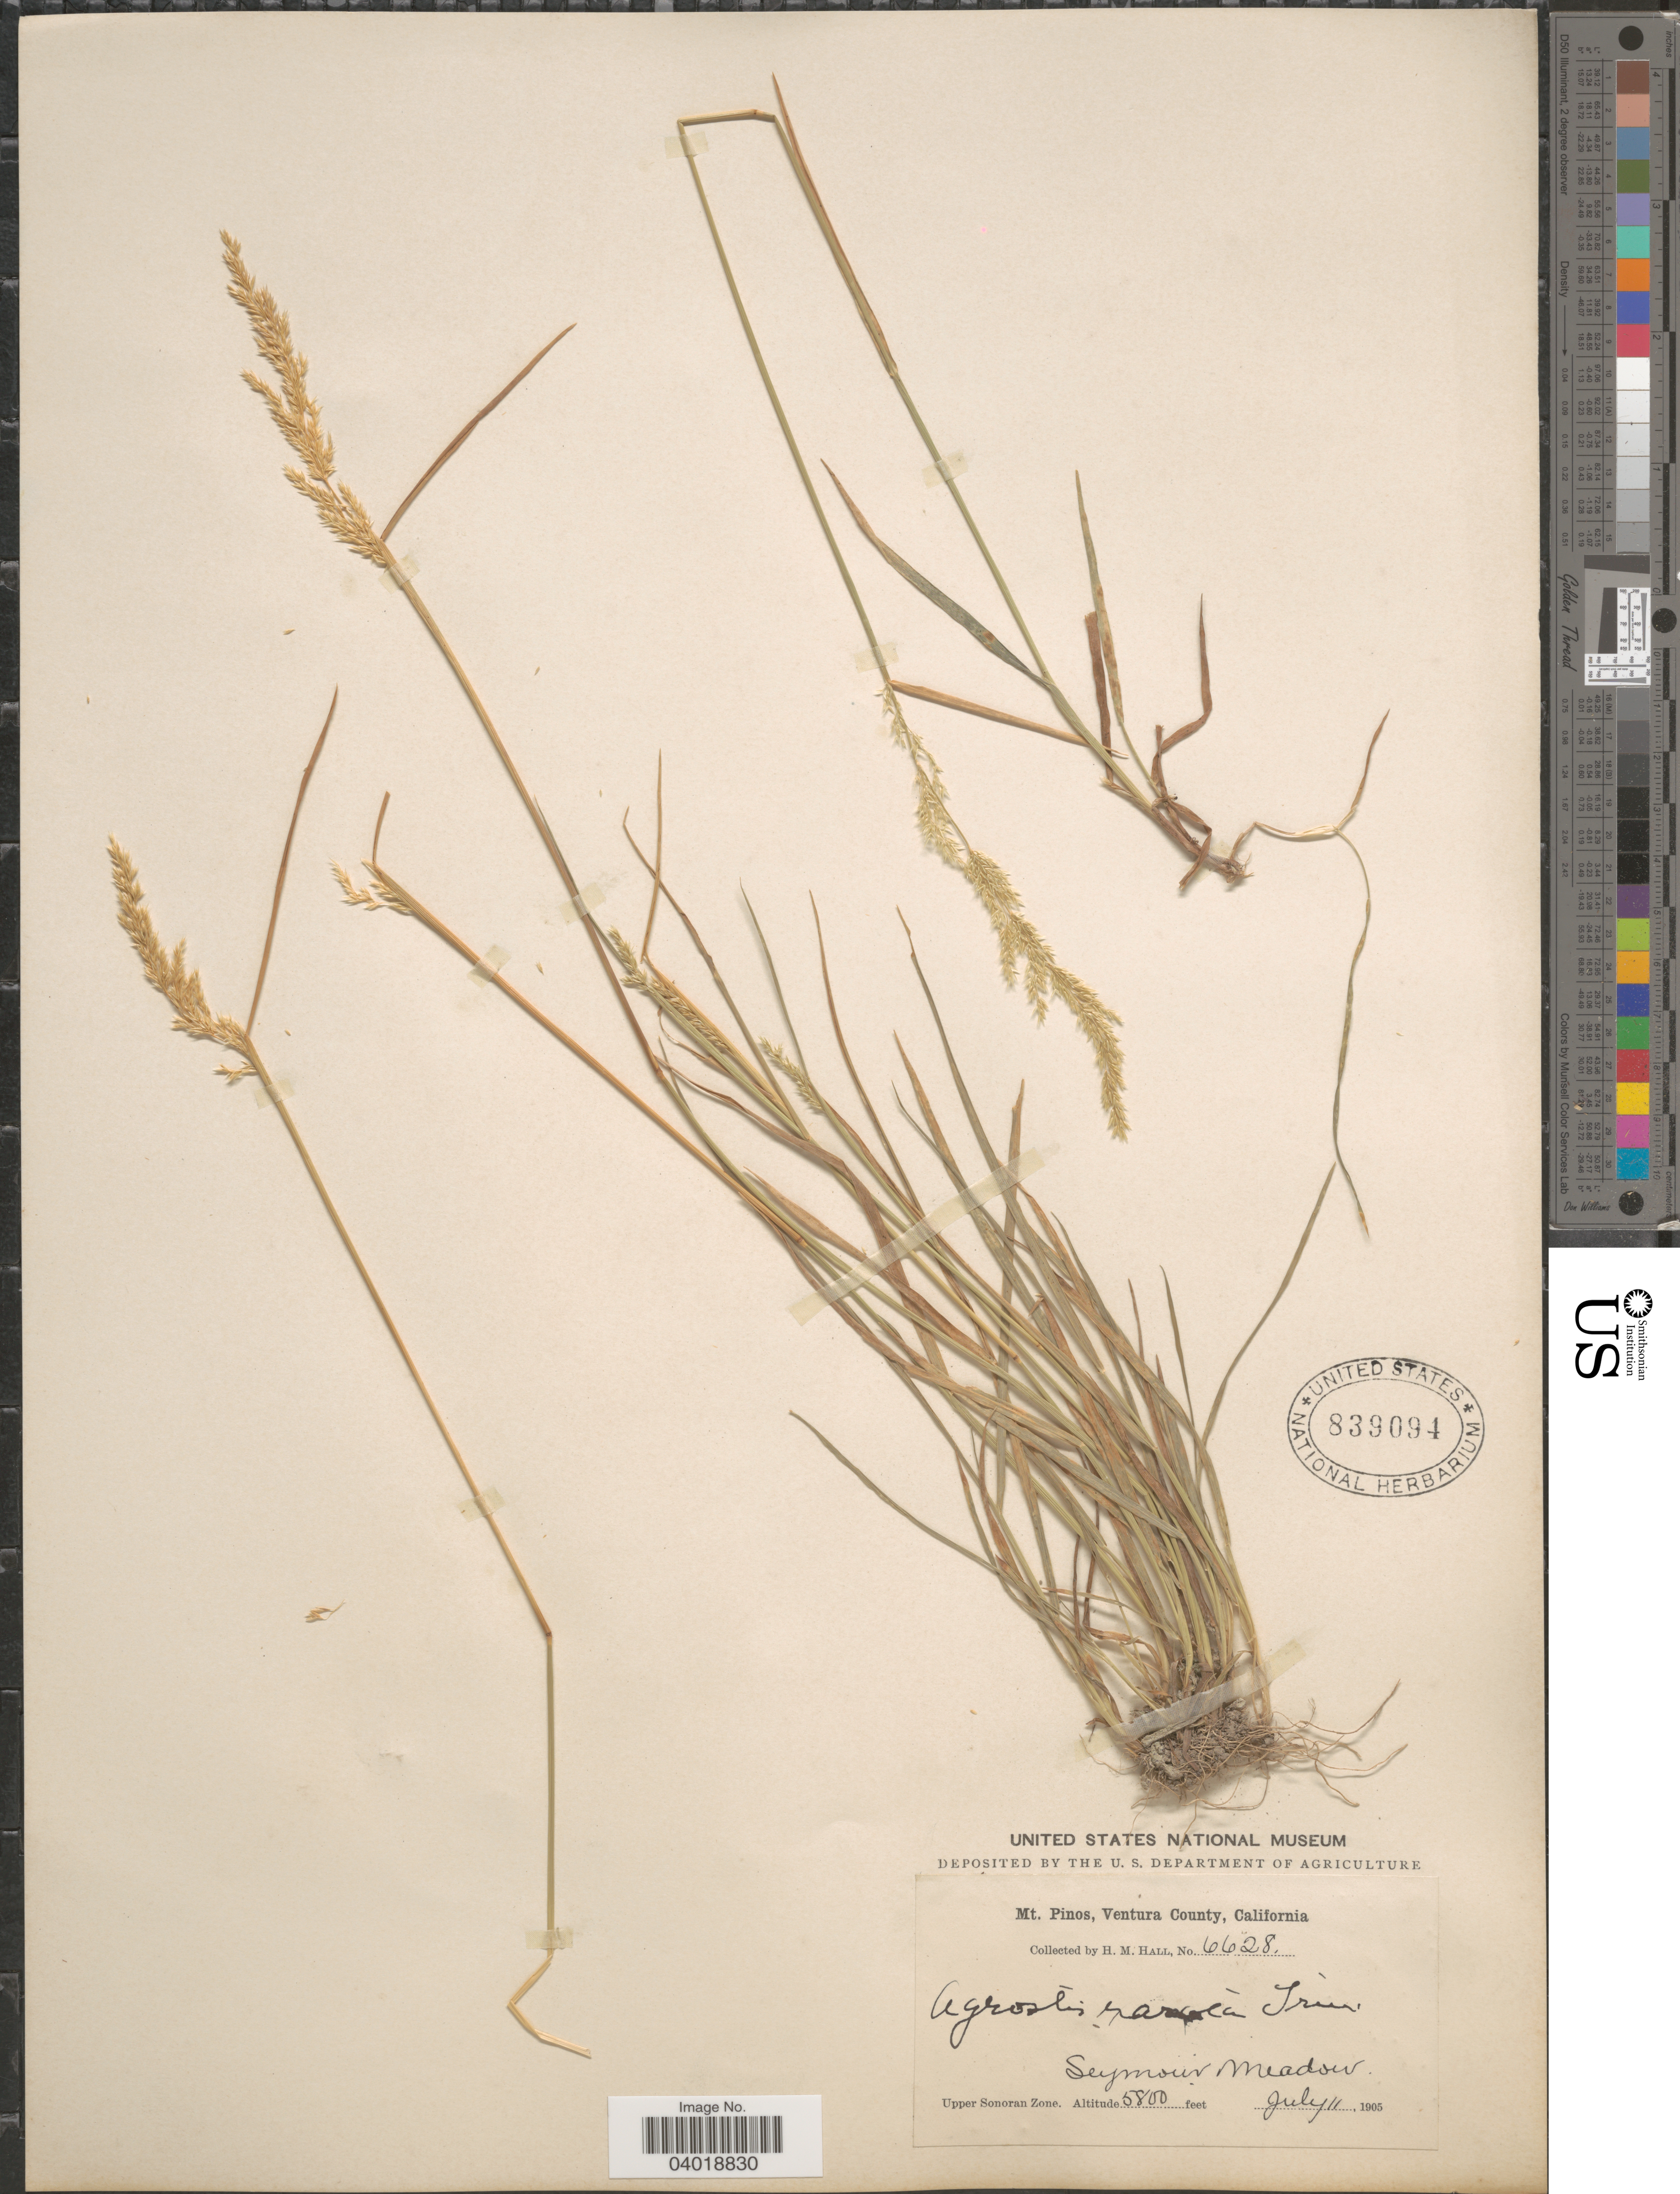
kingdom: Plantae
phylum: Tracheophyta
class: Liliopsida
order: Poales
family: Poaceae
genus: Agrostis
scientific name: Agrostis exarata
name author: Trin.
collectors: H. M. Hall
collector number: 6628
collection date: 1905-07-11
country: United States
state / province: California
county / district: Ventura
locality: Mt. Pinos, Ventura County. Seymour Meadow. Upper Sonoran Zone.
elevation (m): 1768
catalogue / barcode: US 839094